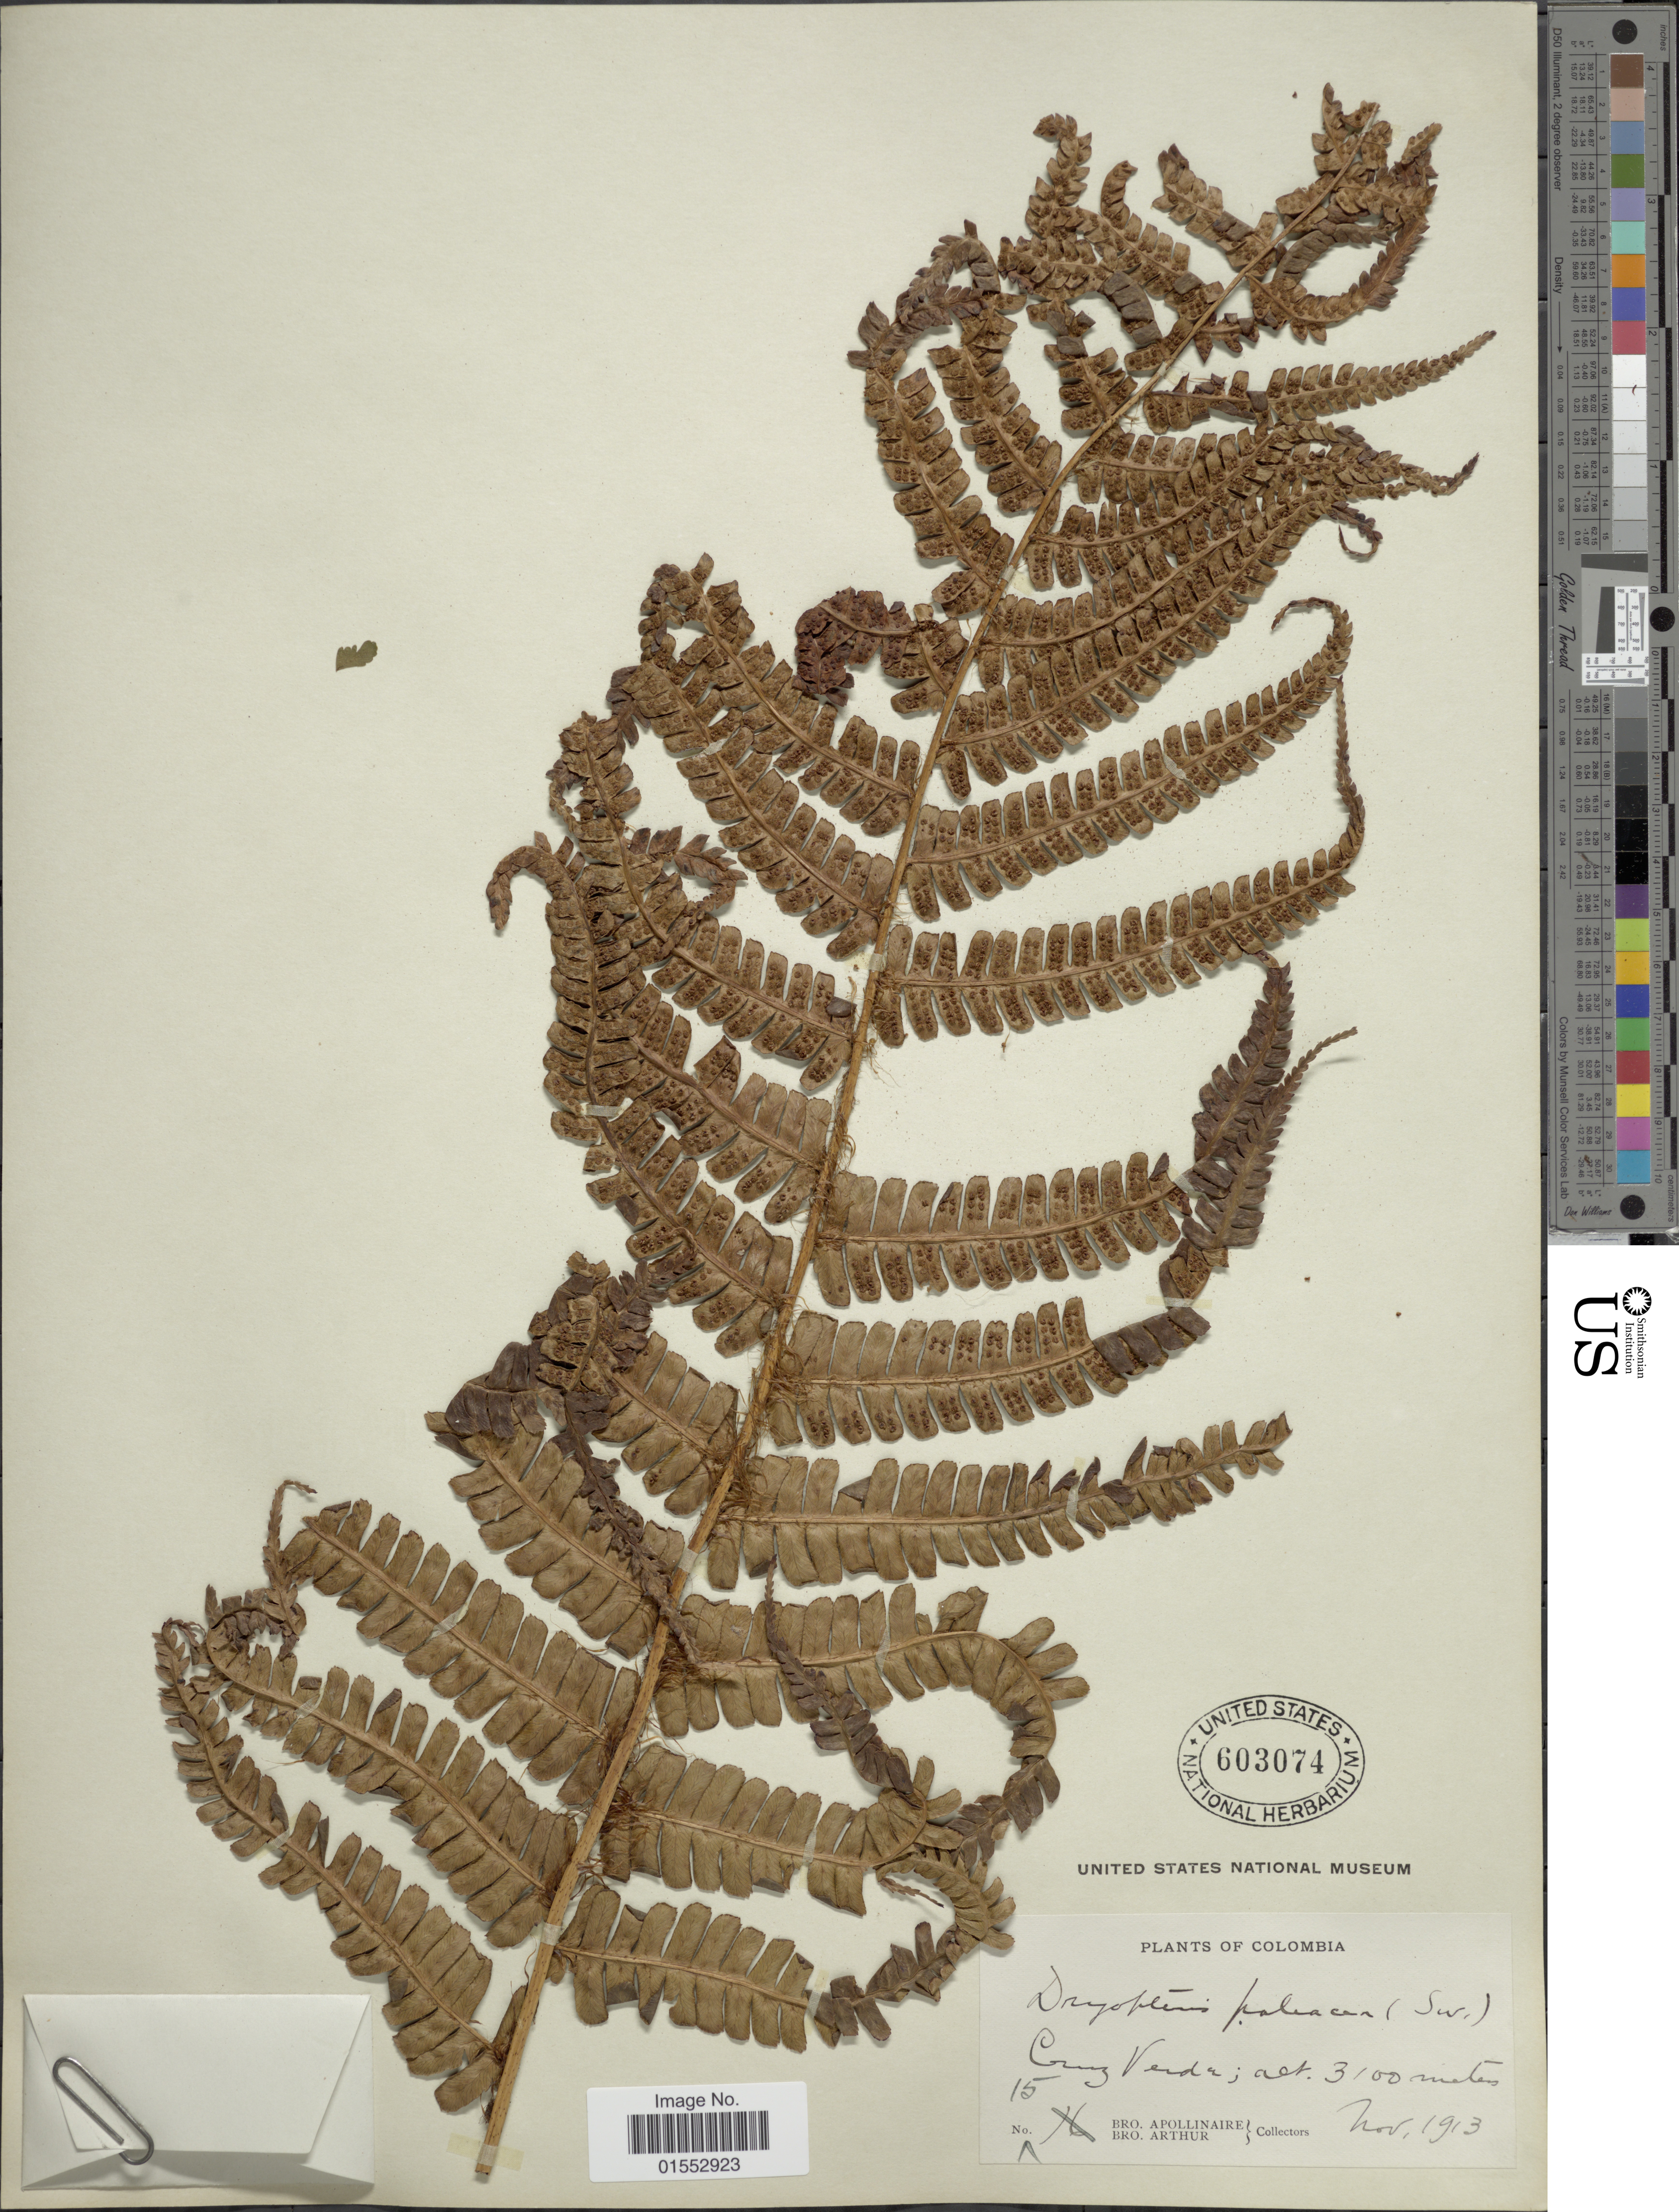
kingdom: Plantae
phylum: Tracheophyta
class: Polypodiopsida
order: Polypodiales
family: Dryopteridaceae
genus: Dryopteris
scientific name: Dryopteris wallichiana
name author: (Spreng.) Hyl.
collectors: Bro. Apollinaire & Bro. Arthur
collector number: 15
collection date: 1913-11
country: Colombia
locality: Cruz Verde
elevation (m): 3100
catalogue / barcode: US 603074